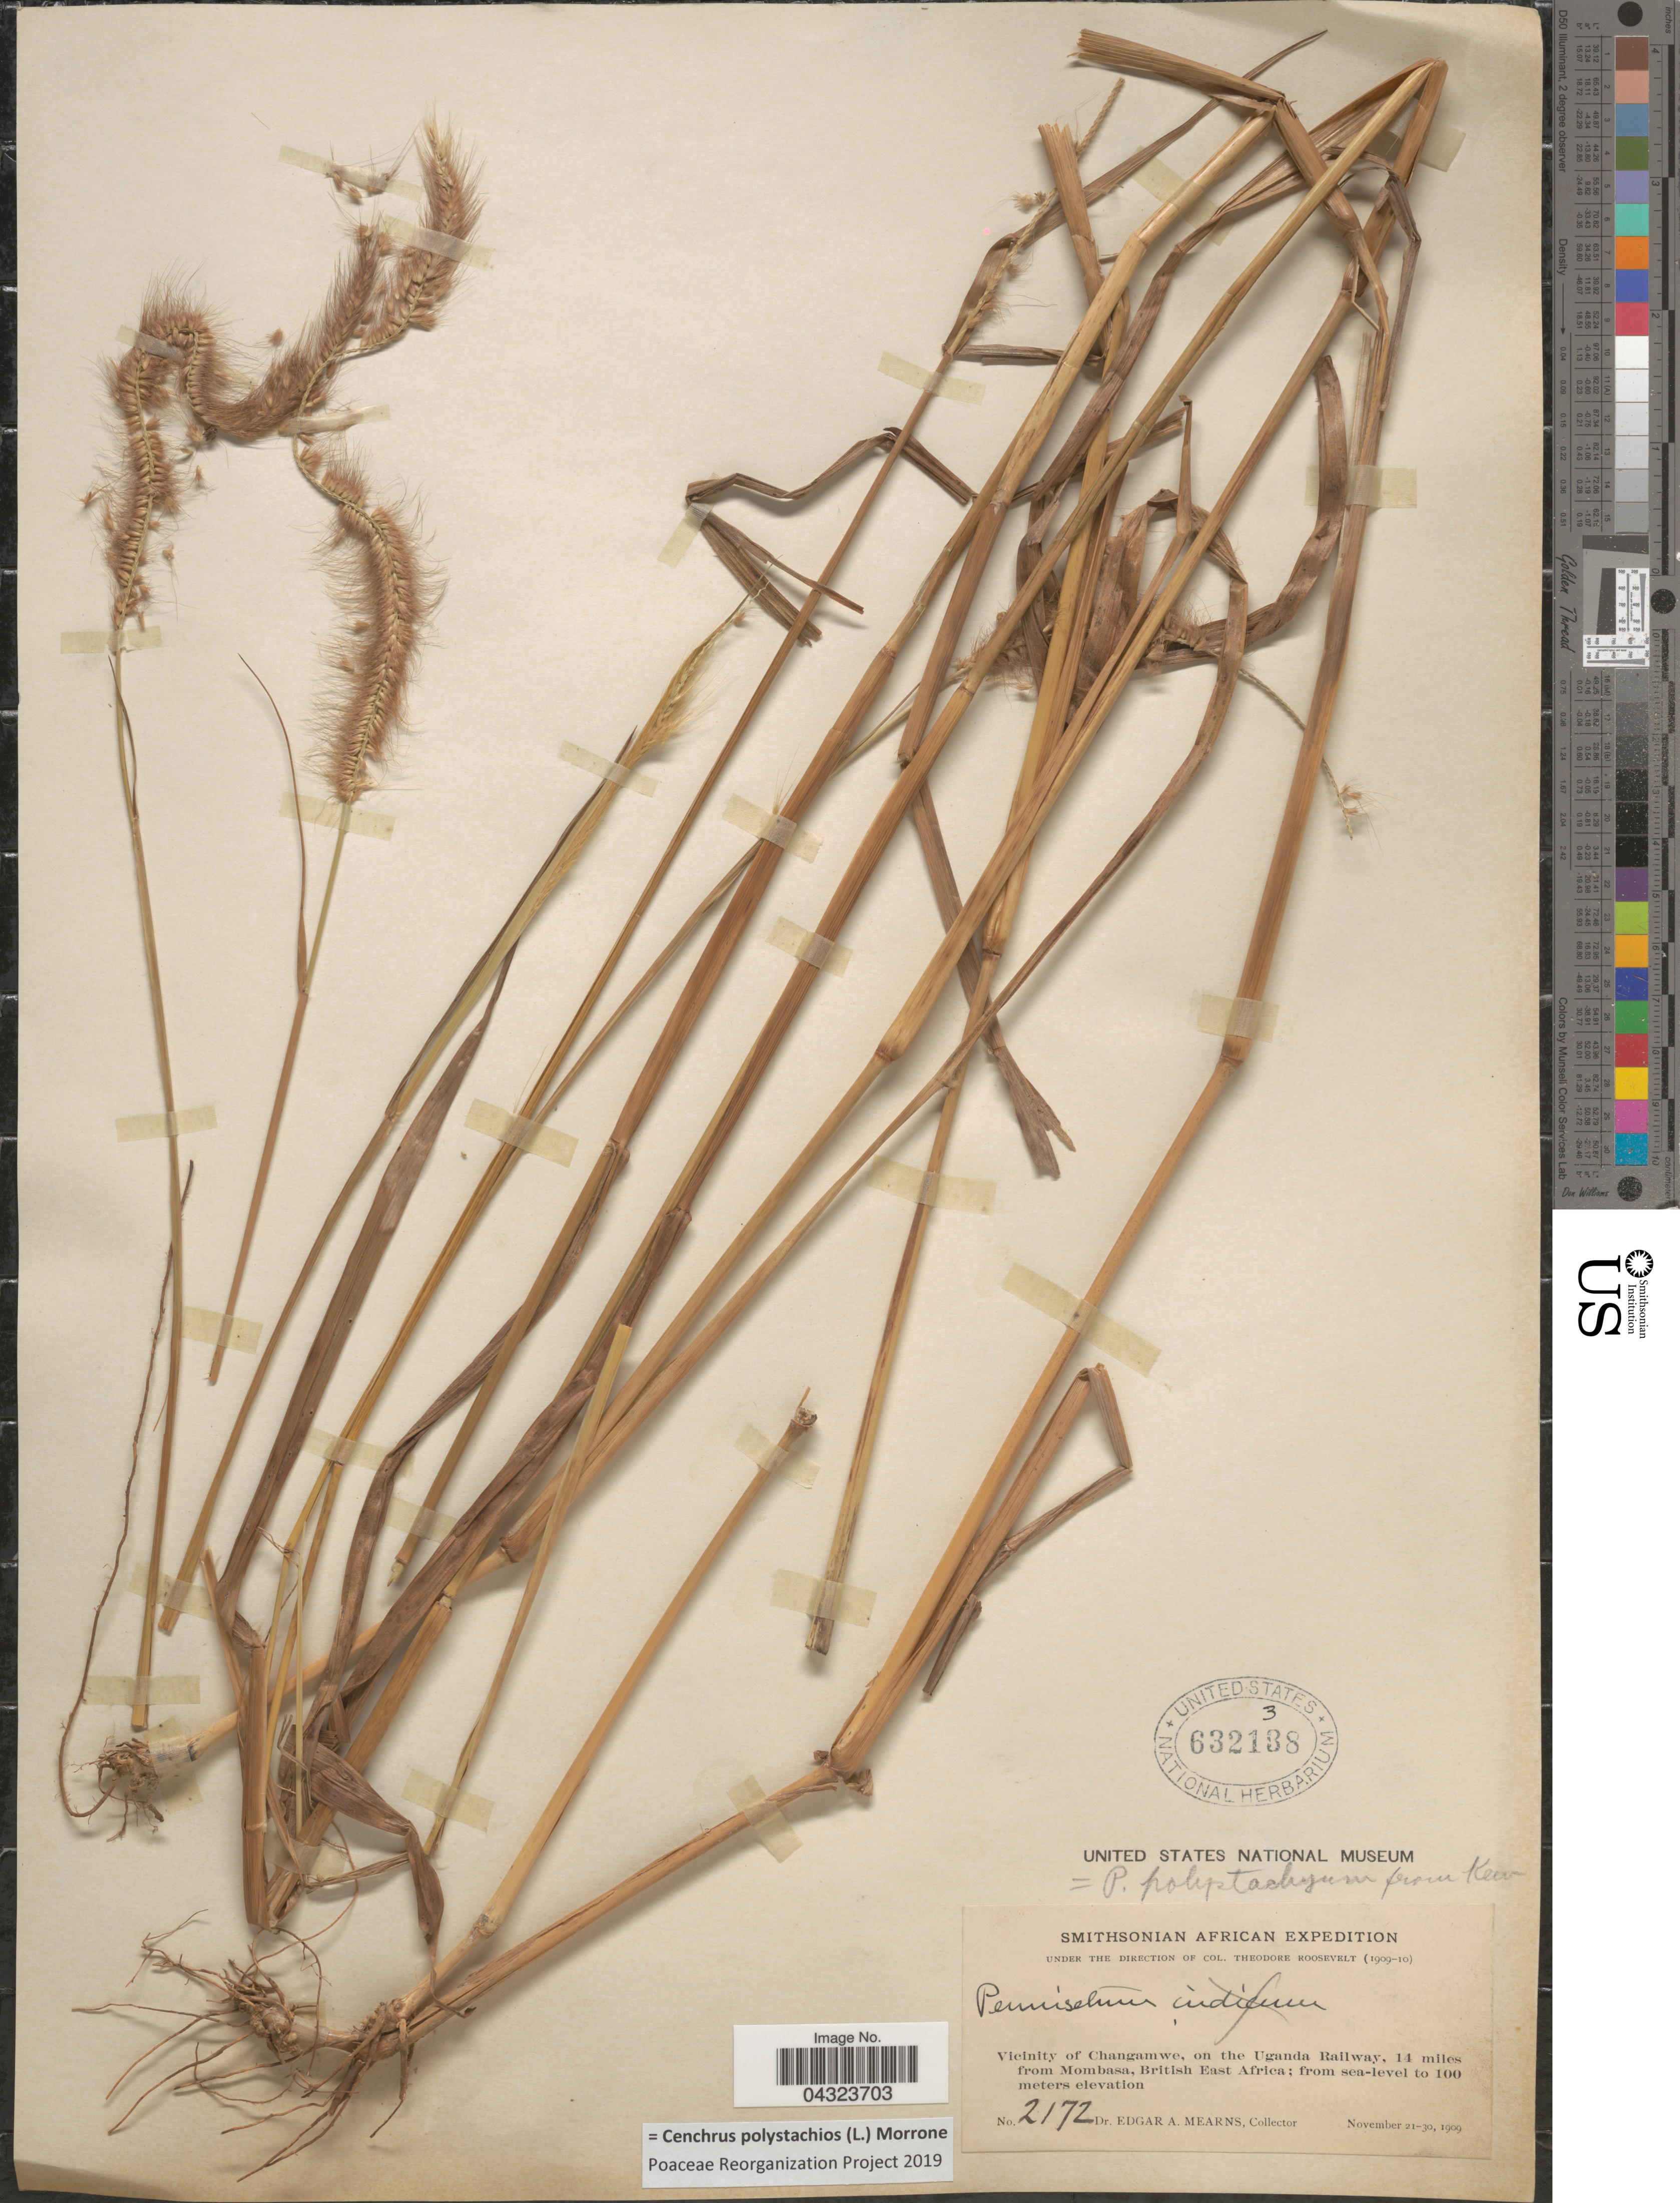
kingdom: Plantae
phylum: Tracheophyta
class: Liliopsida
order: Poales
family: Poaceae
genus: Cenchrus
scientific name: Cenchrus polystachios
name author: (L.) Morrone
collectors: E. A. Mearns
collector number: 2172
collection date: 1909-11-21/1909-11-30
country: Uganda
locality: Smithsonian African Expedition. Vicinity of Changamwe, on the Uganda Railway, 14 miles from Mombasa, British East Africa.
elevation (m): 0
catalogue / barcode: US 632138